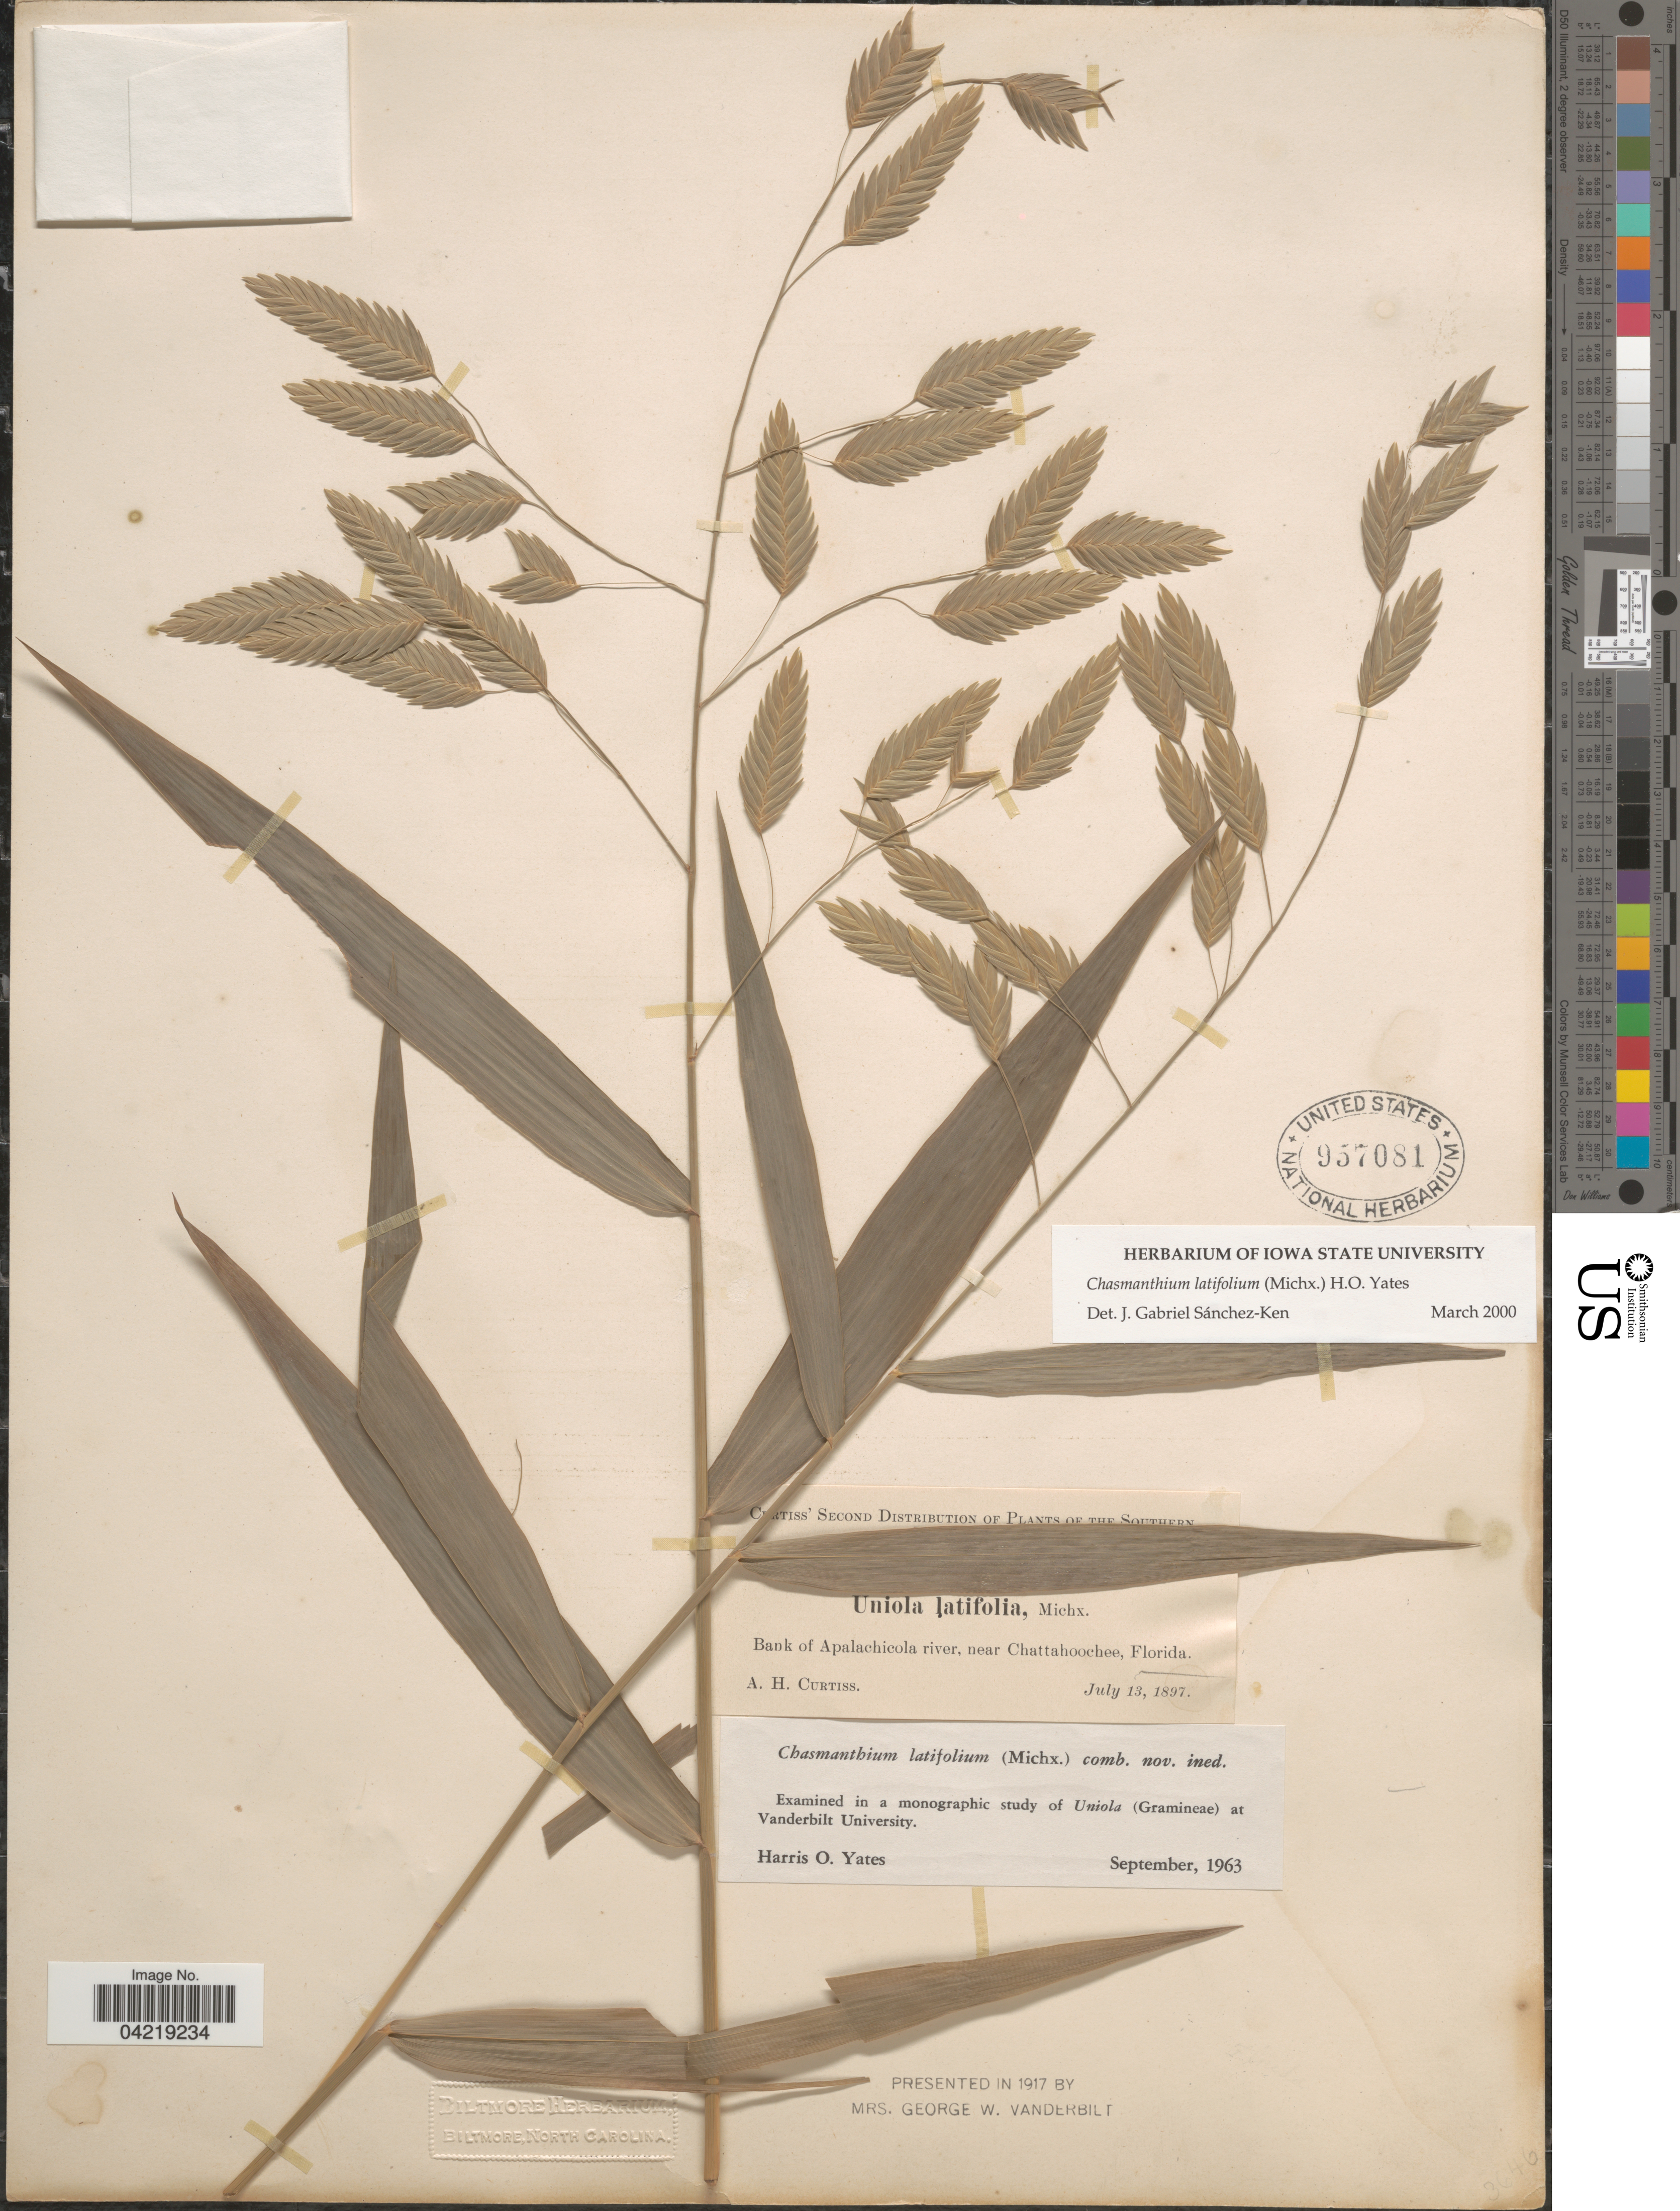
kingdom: Plantae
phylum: Tracheophyta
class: Liliopsida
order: Poales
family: Poaceae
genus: Chasmanthium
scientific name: Chasmanthium latifolium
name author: (Michx.) H.O. Yates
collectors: A. H. Curtiss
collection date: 1897-07-13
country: United States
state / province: Florida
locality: Near Chattahoochee.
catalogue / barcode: US 957081